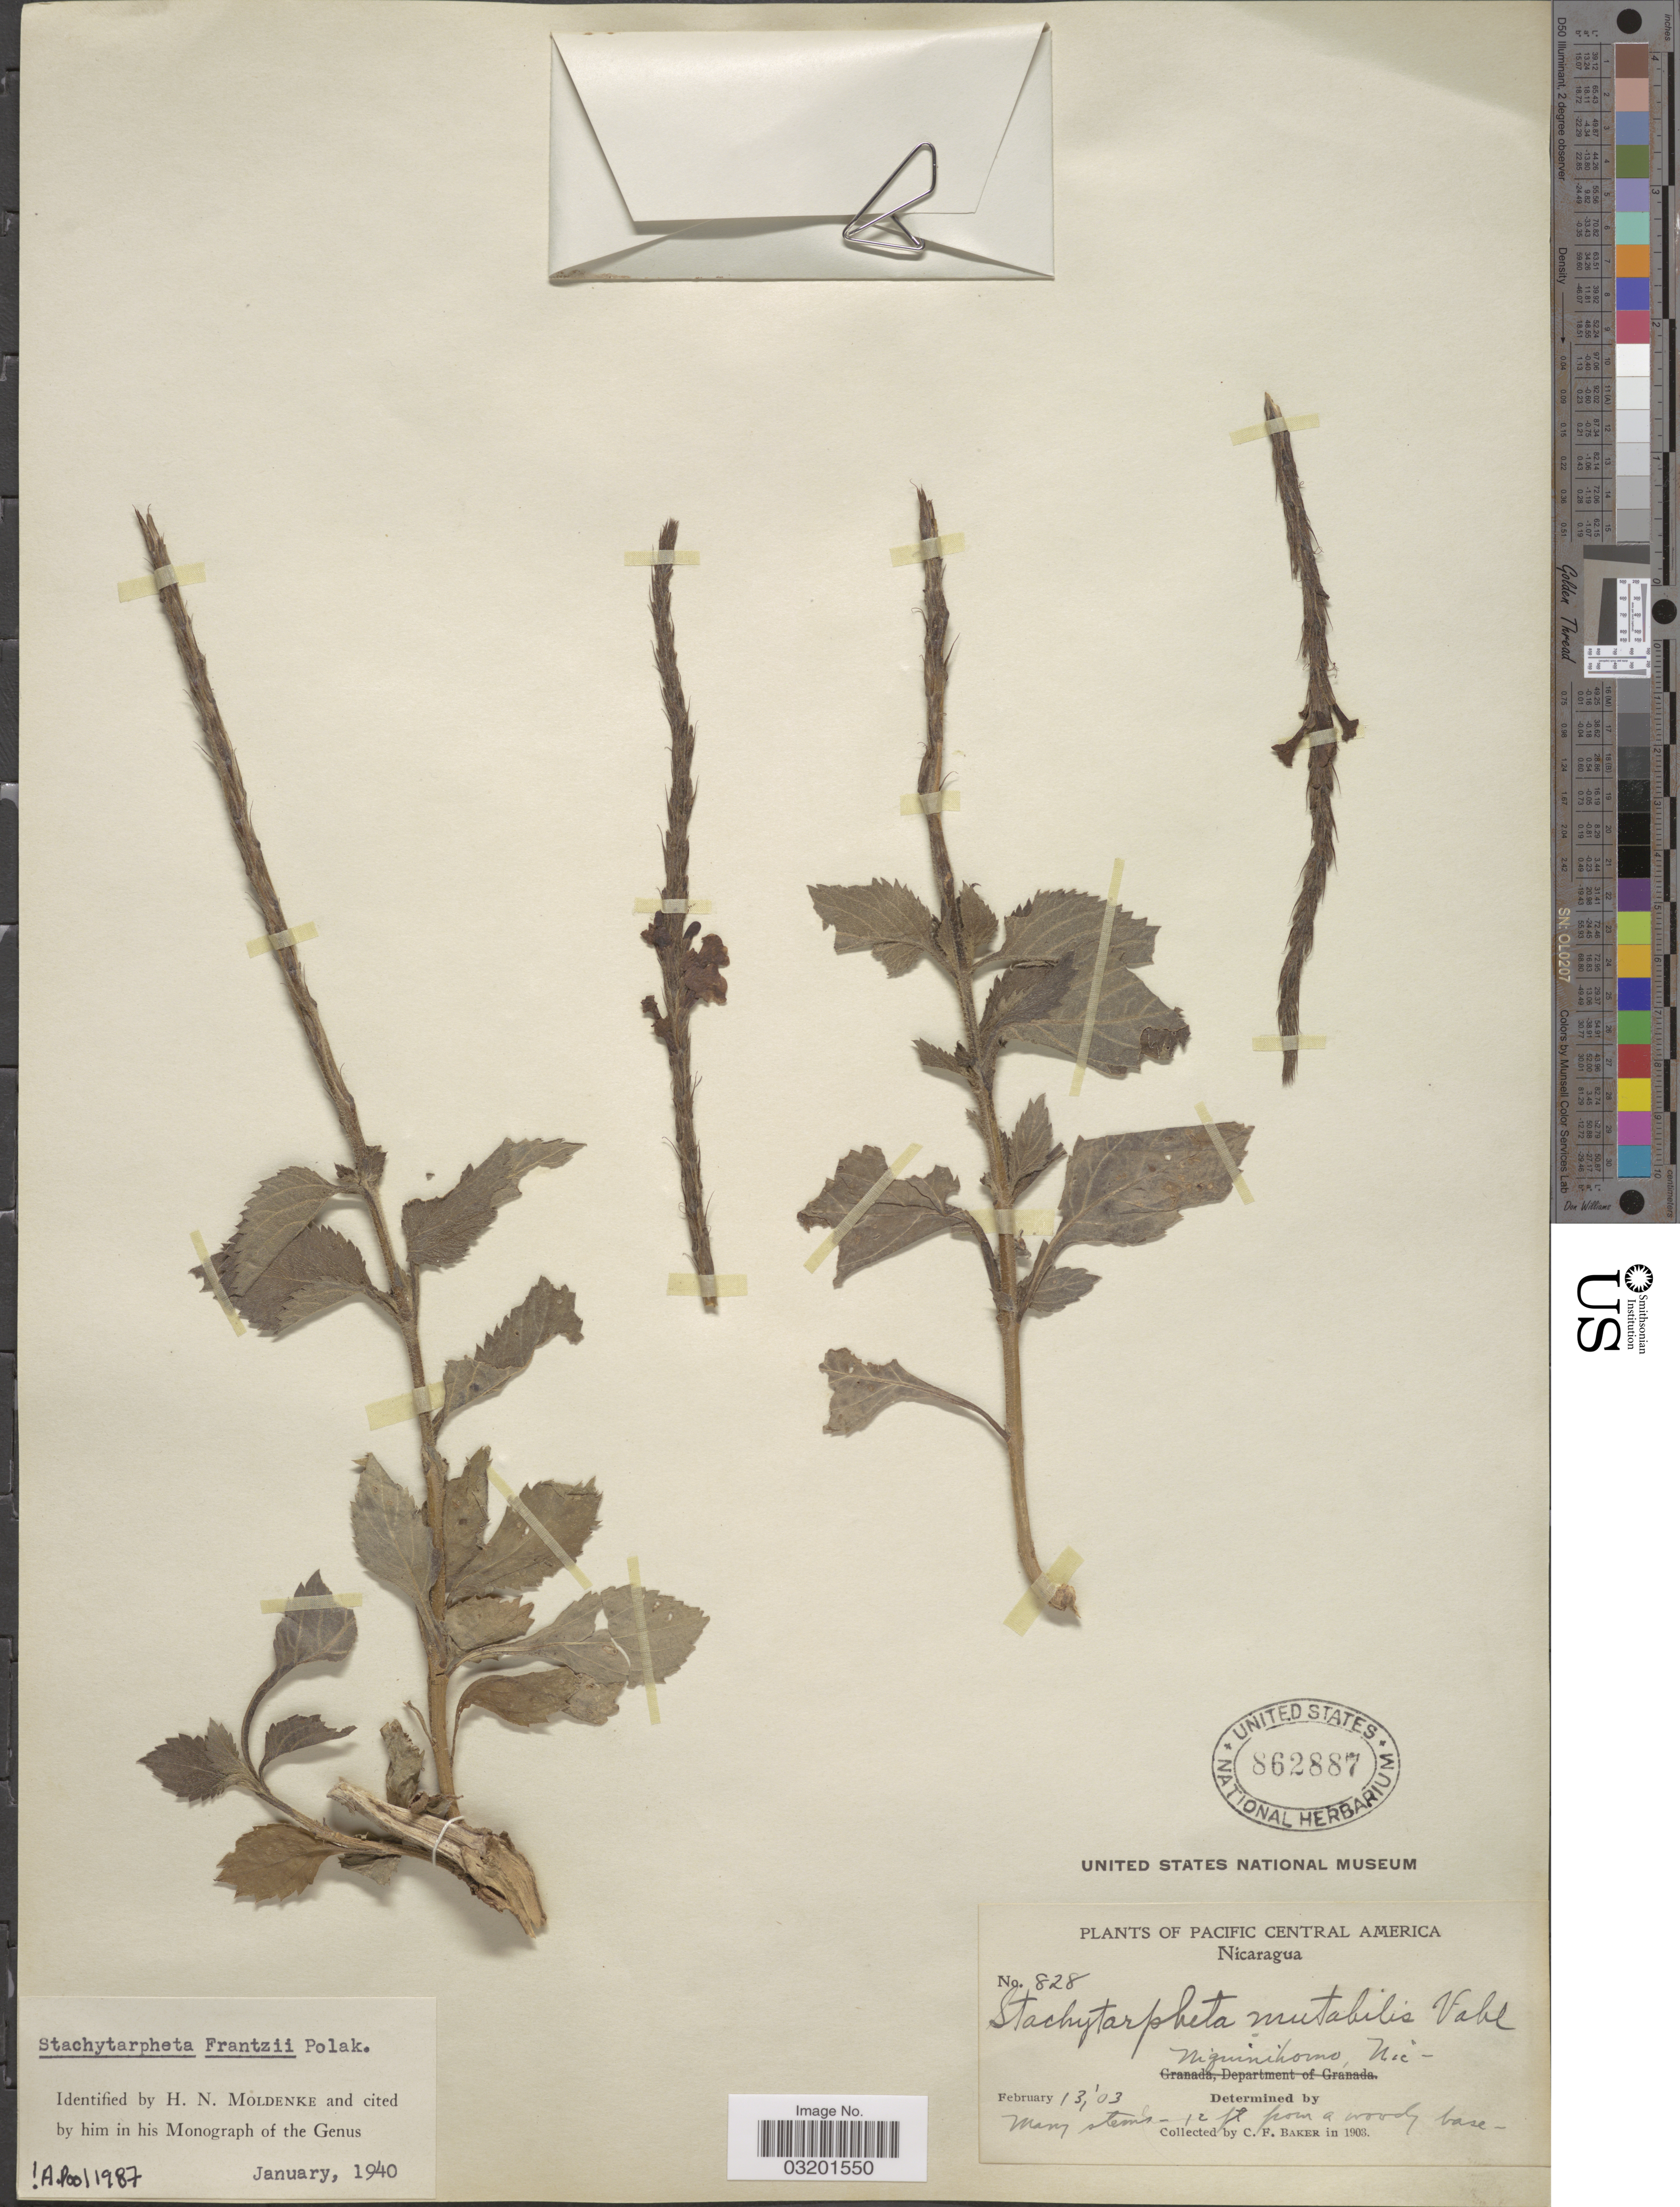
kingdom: Plantae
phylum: Tracheophyta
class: Magnoliopsida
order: Lamiales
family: Verbenaceae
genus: Stachytarpheta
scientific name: Stachytarpheta frantzii var. frantzii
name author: Pol.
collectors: C. F. Baker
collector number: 828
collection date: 1903-02-13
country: Nicaragua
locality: Pacific Central America. Niquinihomo, Nic.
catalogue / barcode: US 862887